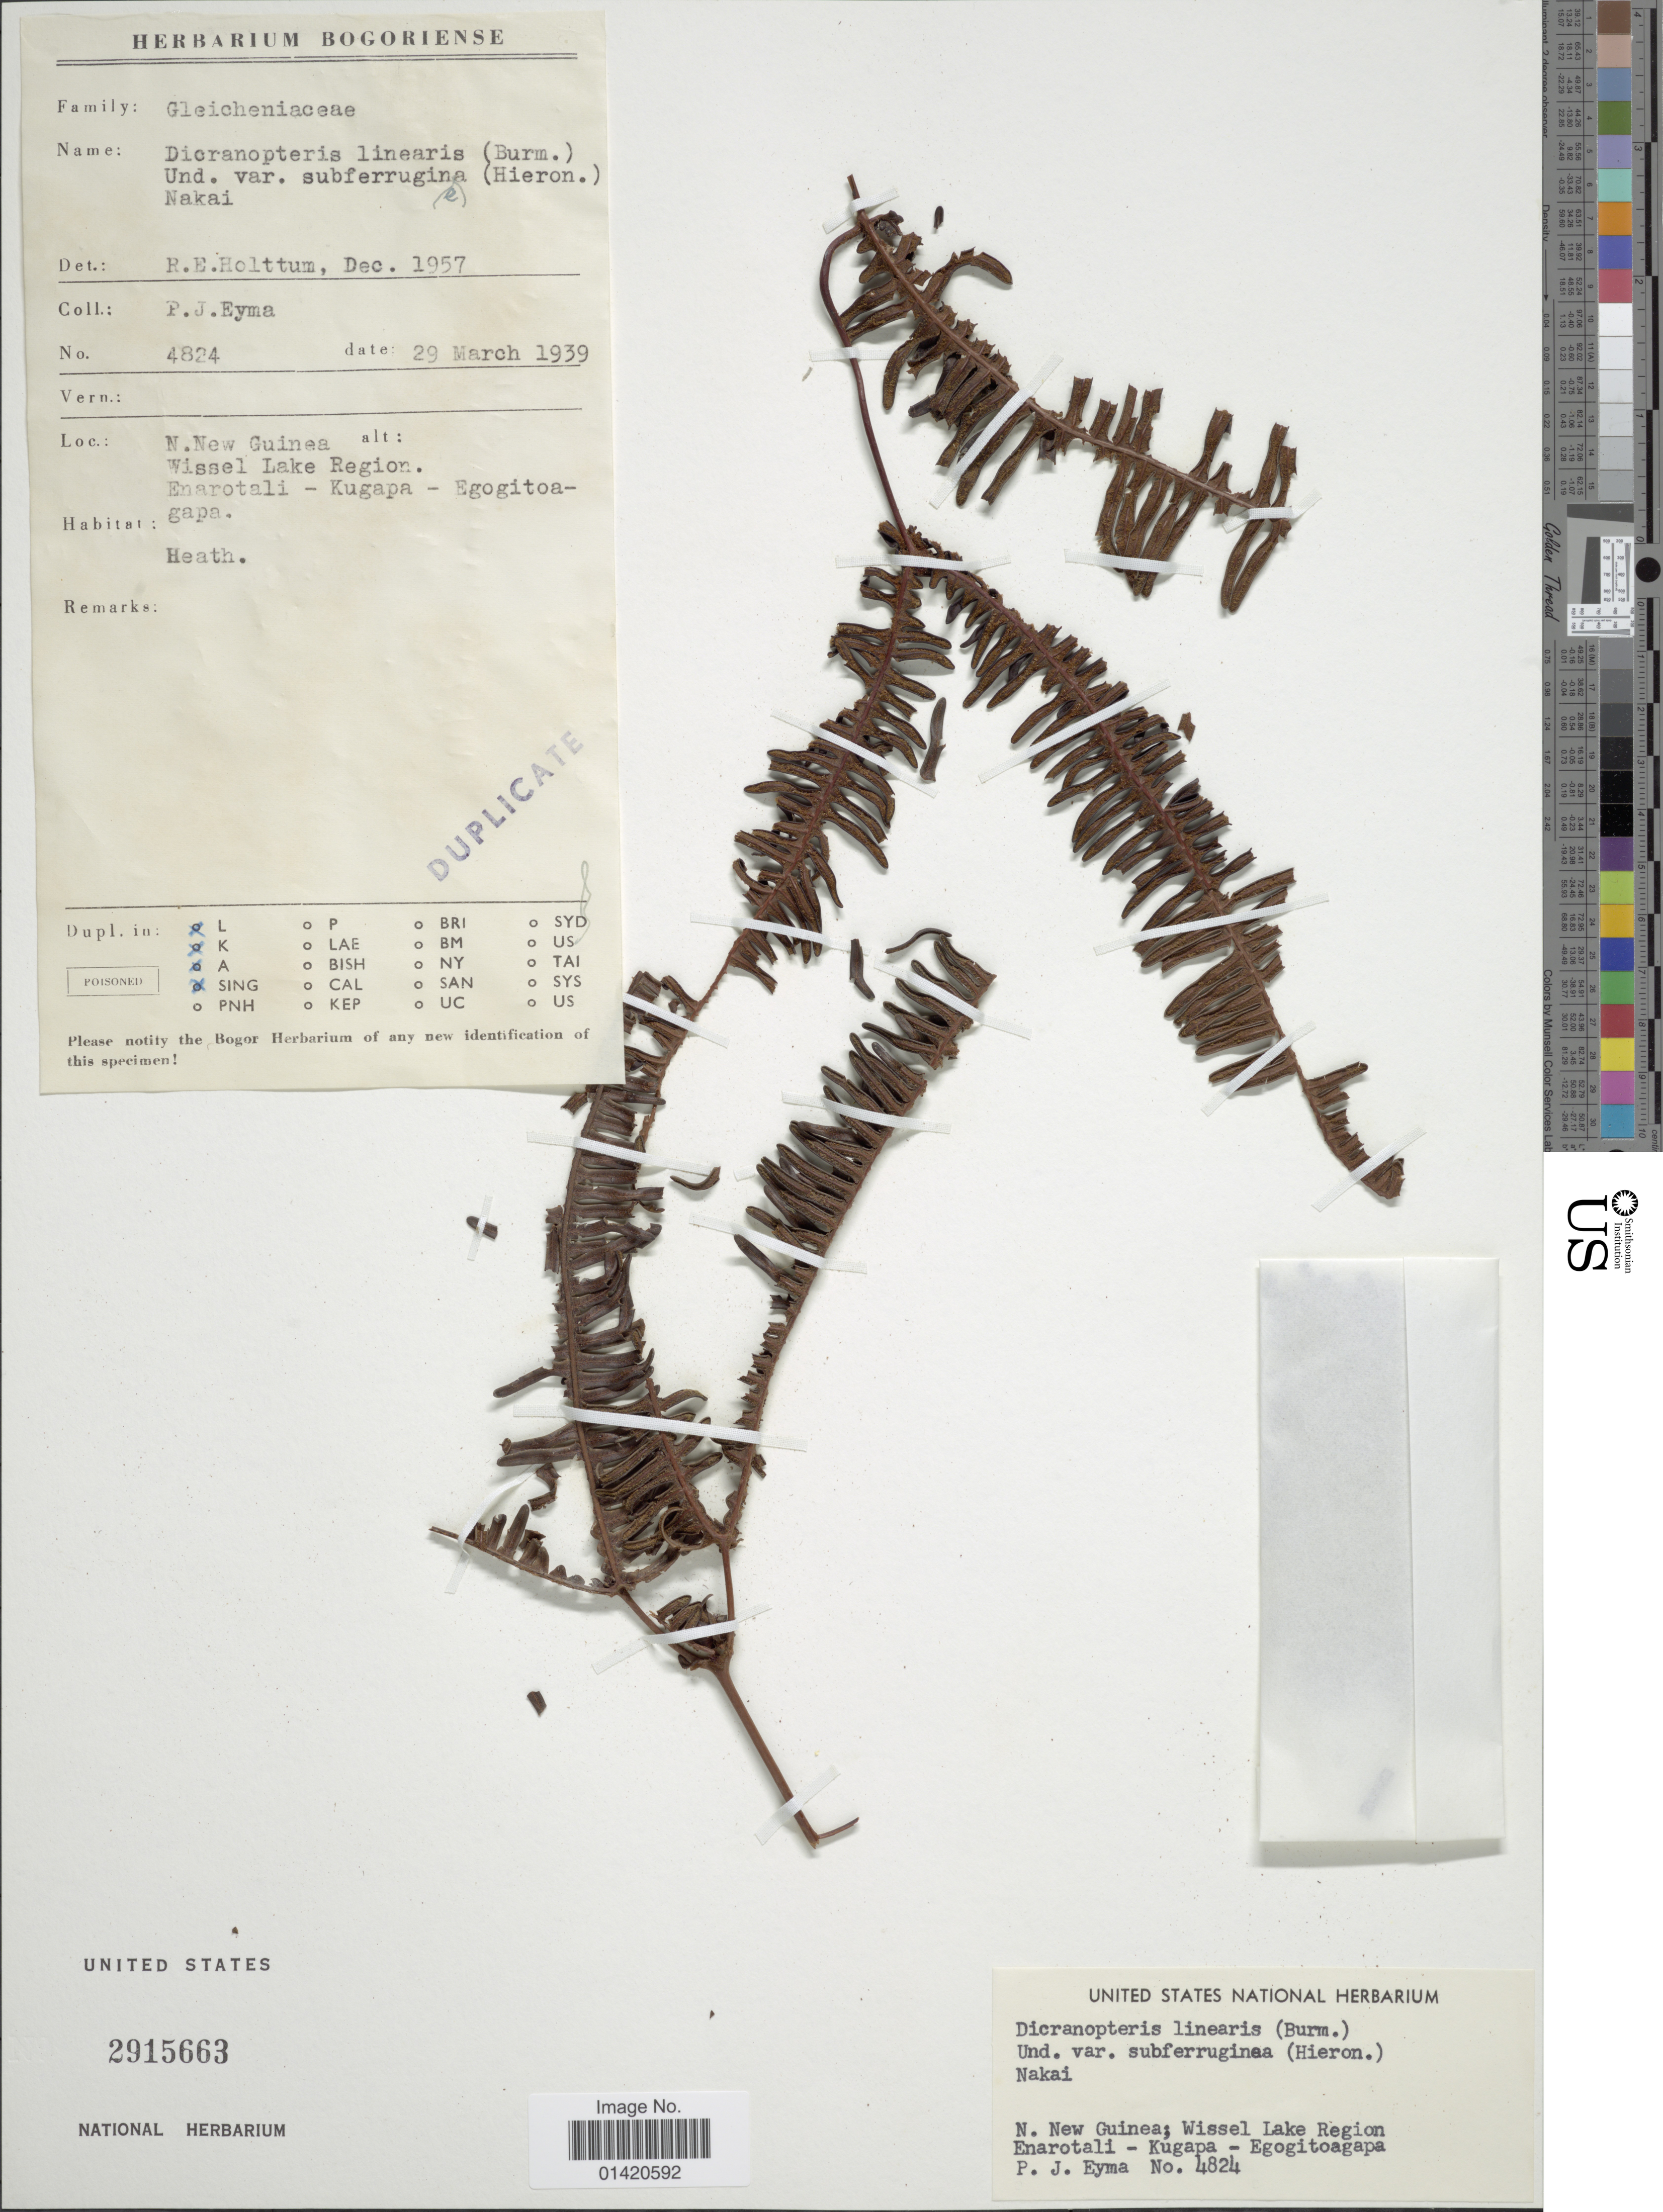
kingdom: Plantae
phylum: Tracheophyta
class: Polypodiopsida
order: Gleicheniales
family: Gleicheniaceae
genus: Dicranopteris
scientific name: Dicranopteris linearis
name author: (Burm. f.) Underw.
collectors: P. J. Eyma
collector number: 4824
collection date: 1939-03-29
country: Indonesia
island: New Guinea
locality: N.New Guinea,Wissel Lake Region. Enarotali - Kugapa - Egogitoagapa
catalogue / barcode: US 2915663